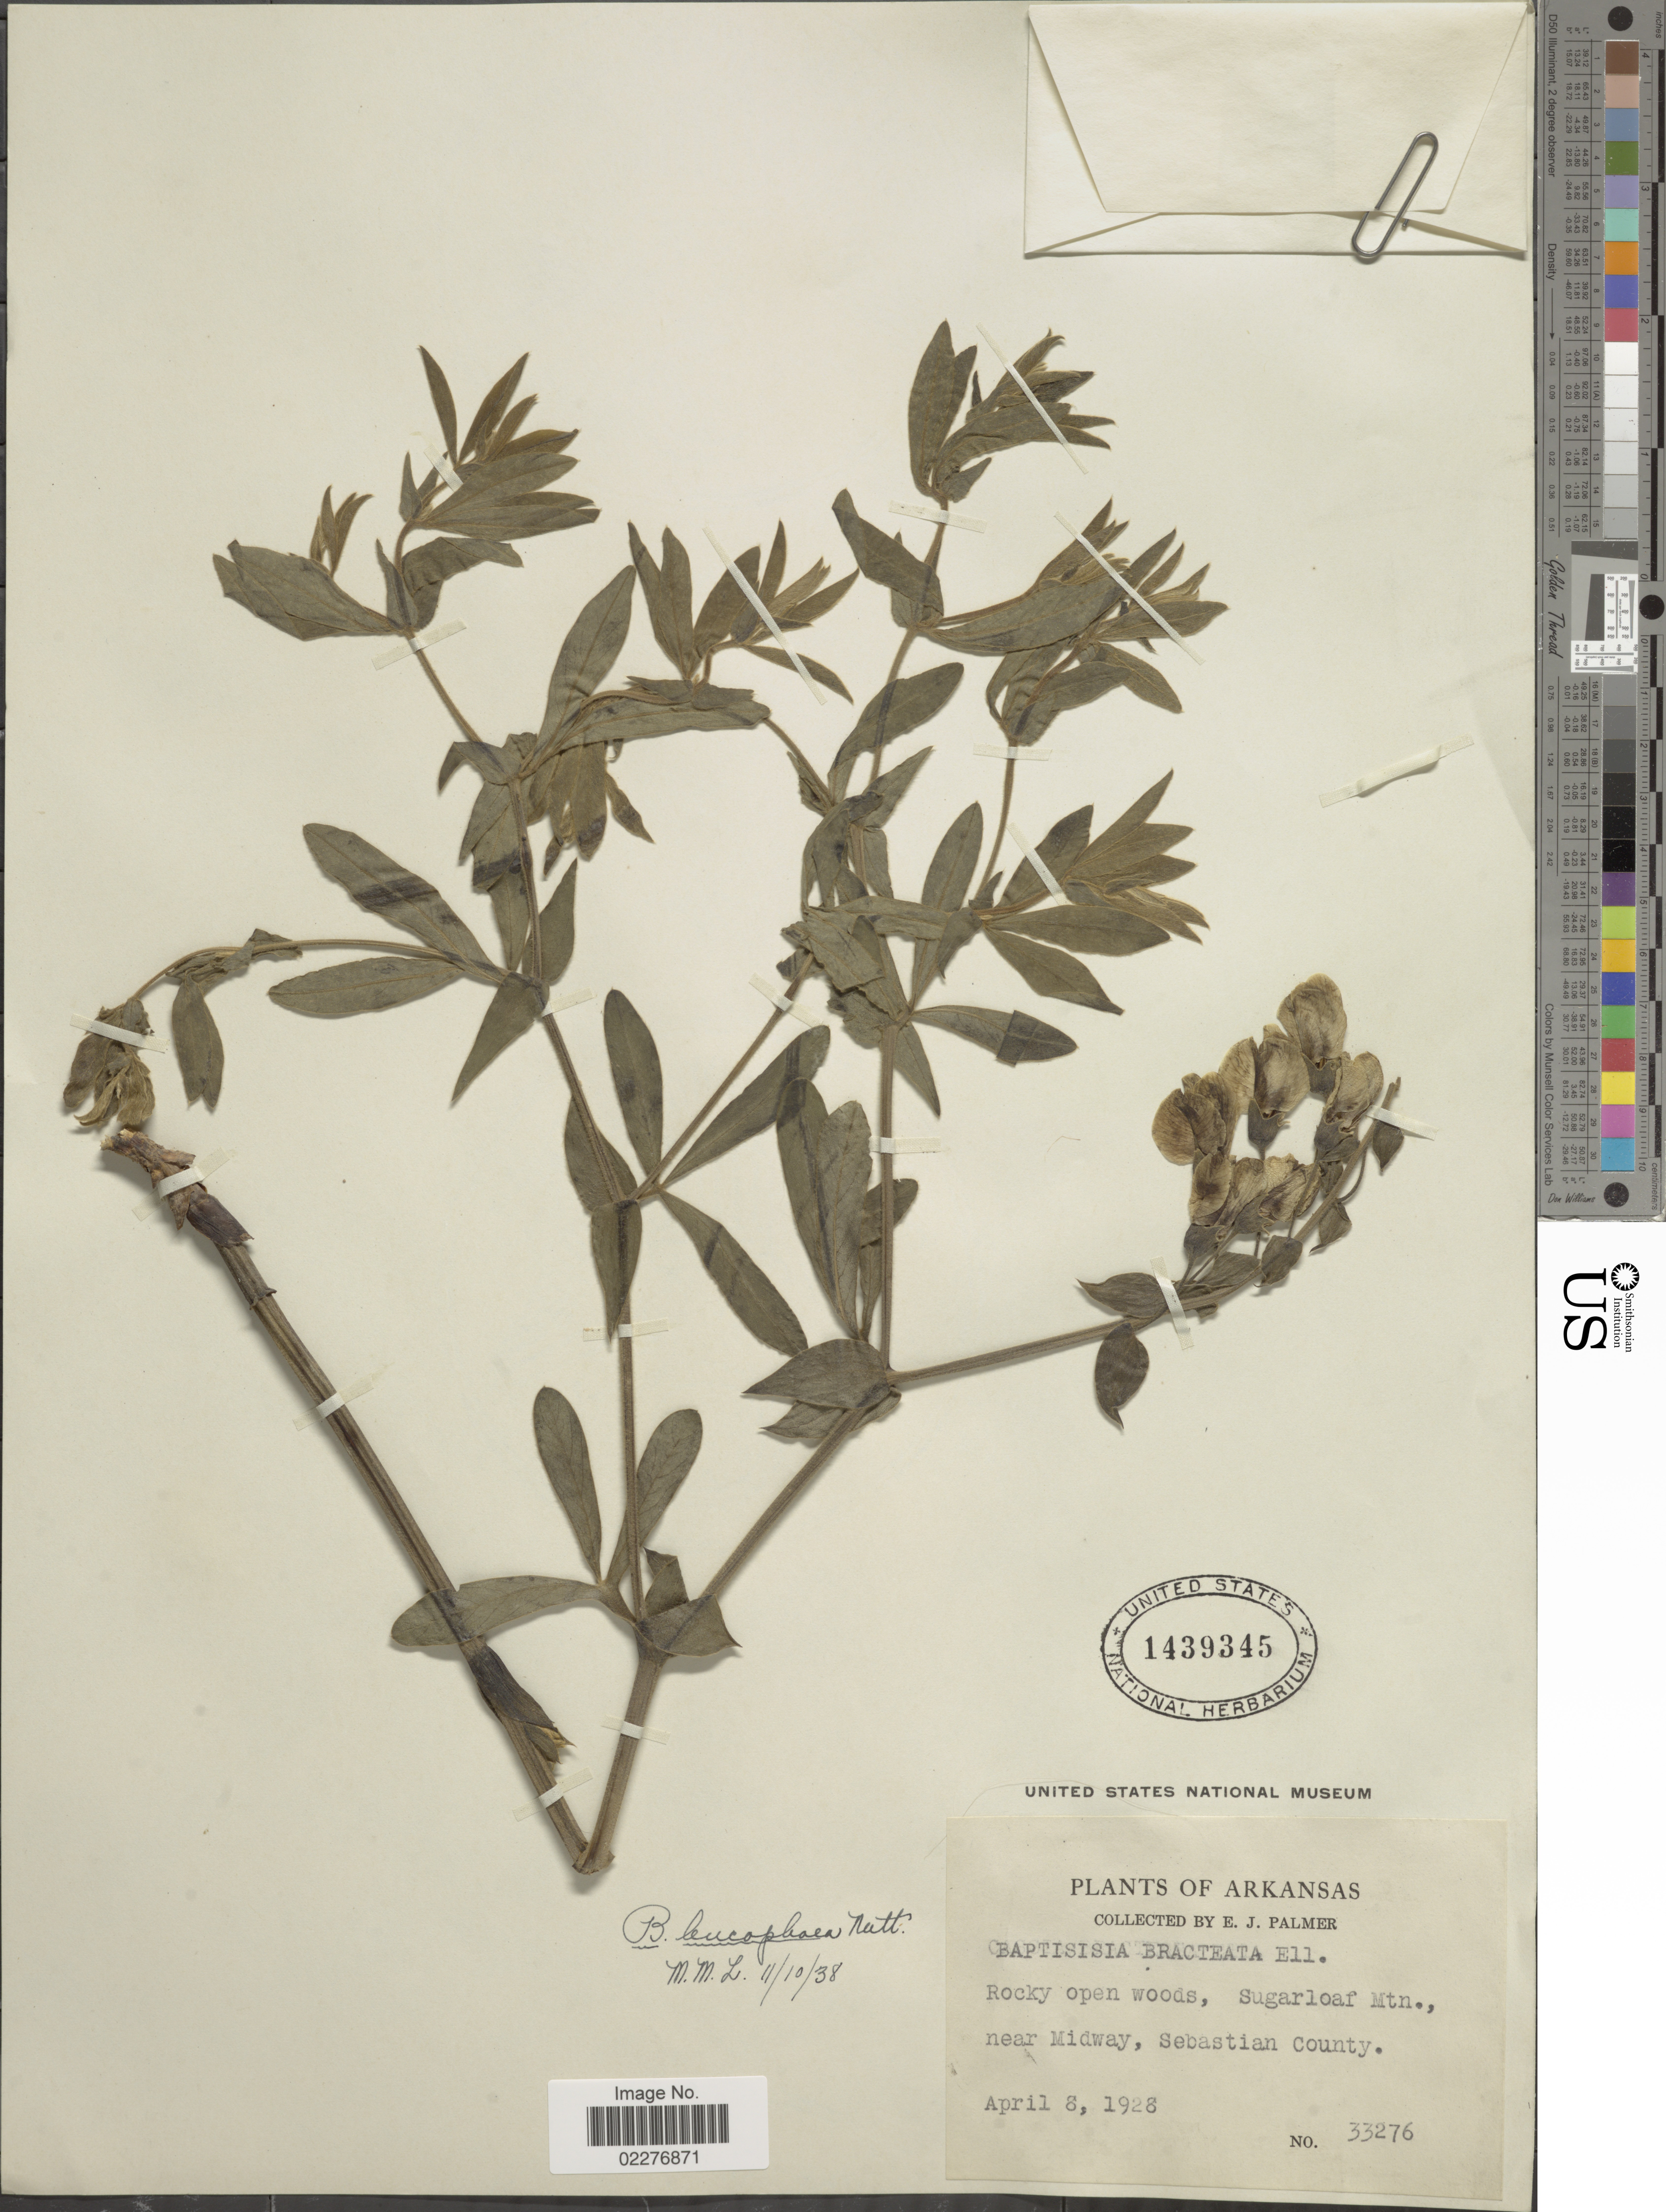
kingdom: Plantae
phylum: Tracheophyta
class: Magnoliopsida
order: Fabales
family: Fabaceae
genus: Baptisia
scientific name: Baptisia leucophaea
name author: Nutt.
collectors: E. J. Palmer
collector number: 33276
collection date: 1928-04-08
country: United States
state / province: Arkansas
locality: Rocky open woods, Sugarloaf Mtn., near Midway, Sebastian County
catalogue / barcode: US 1439345